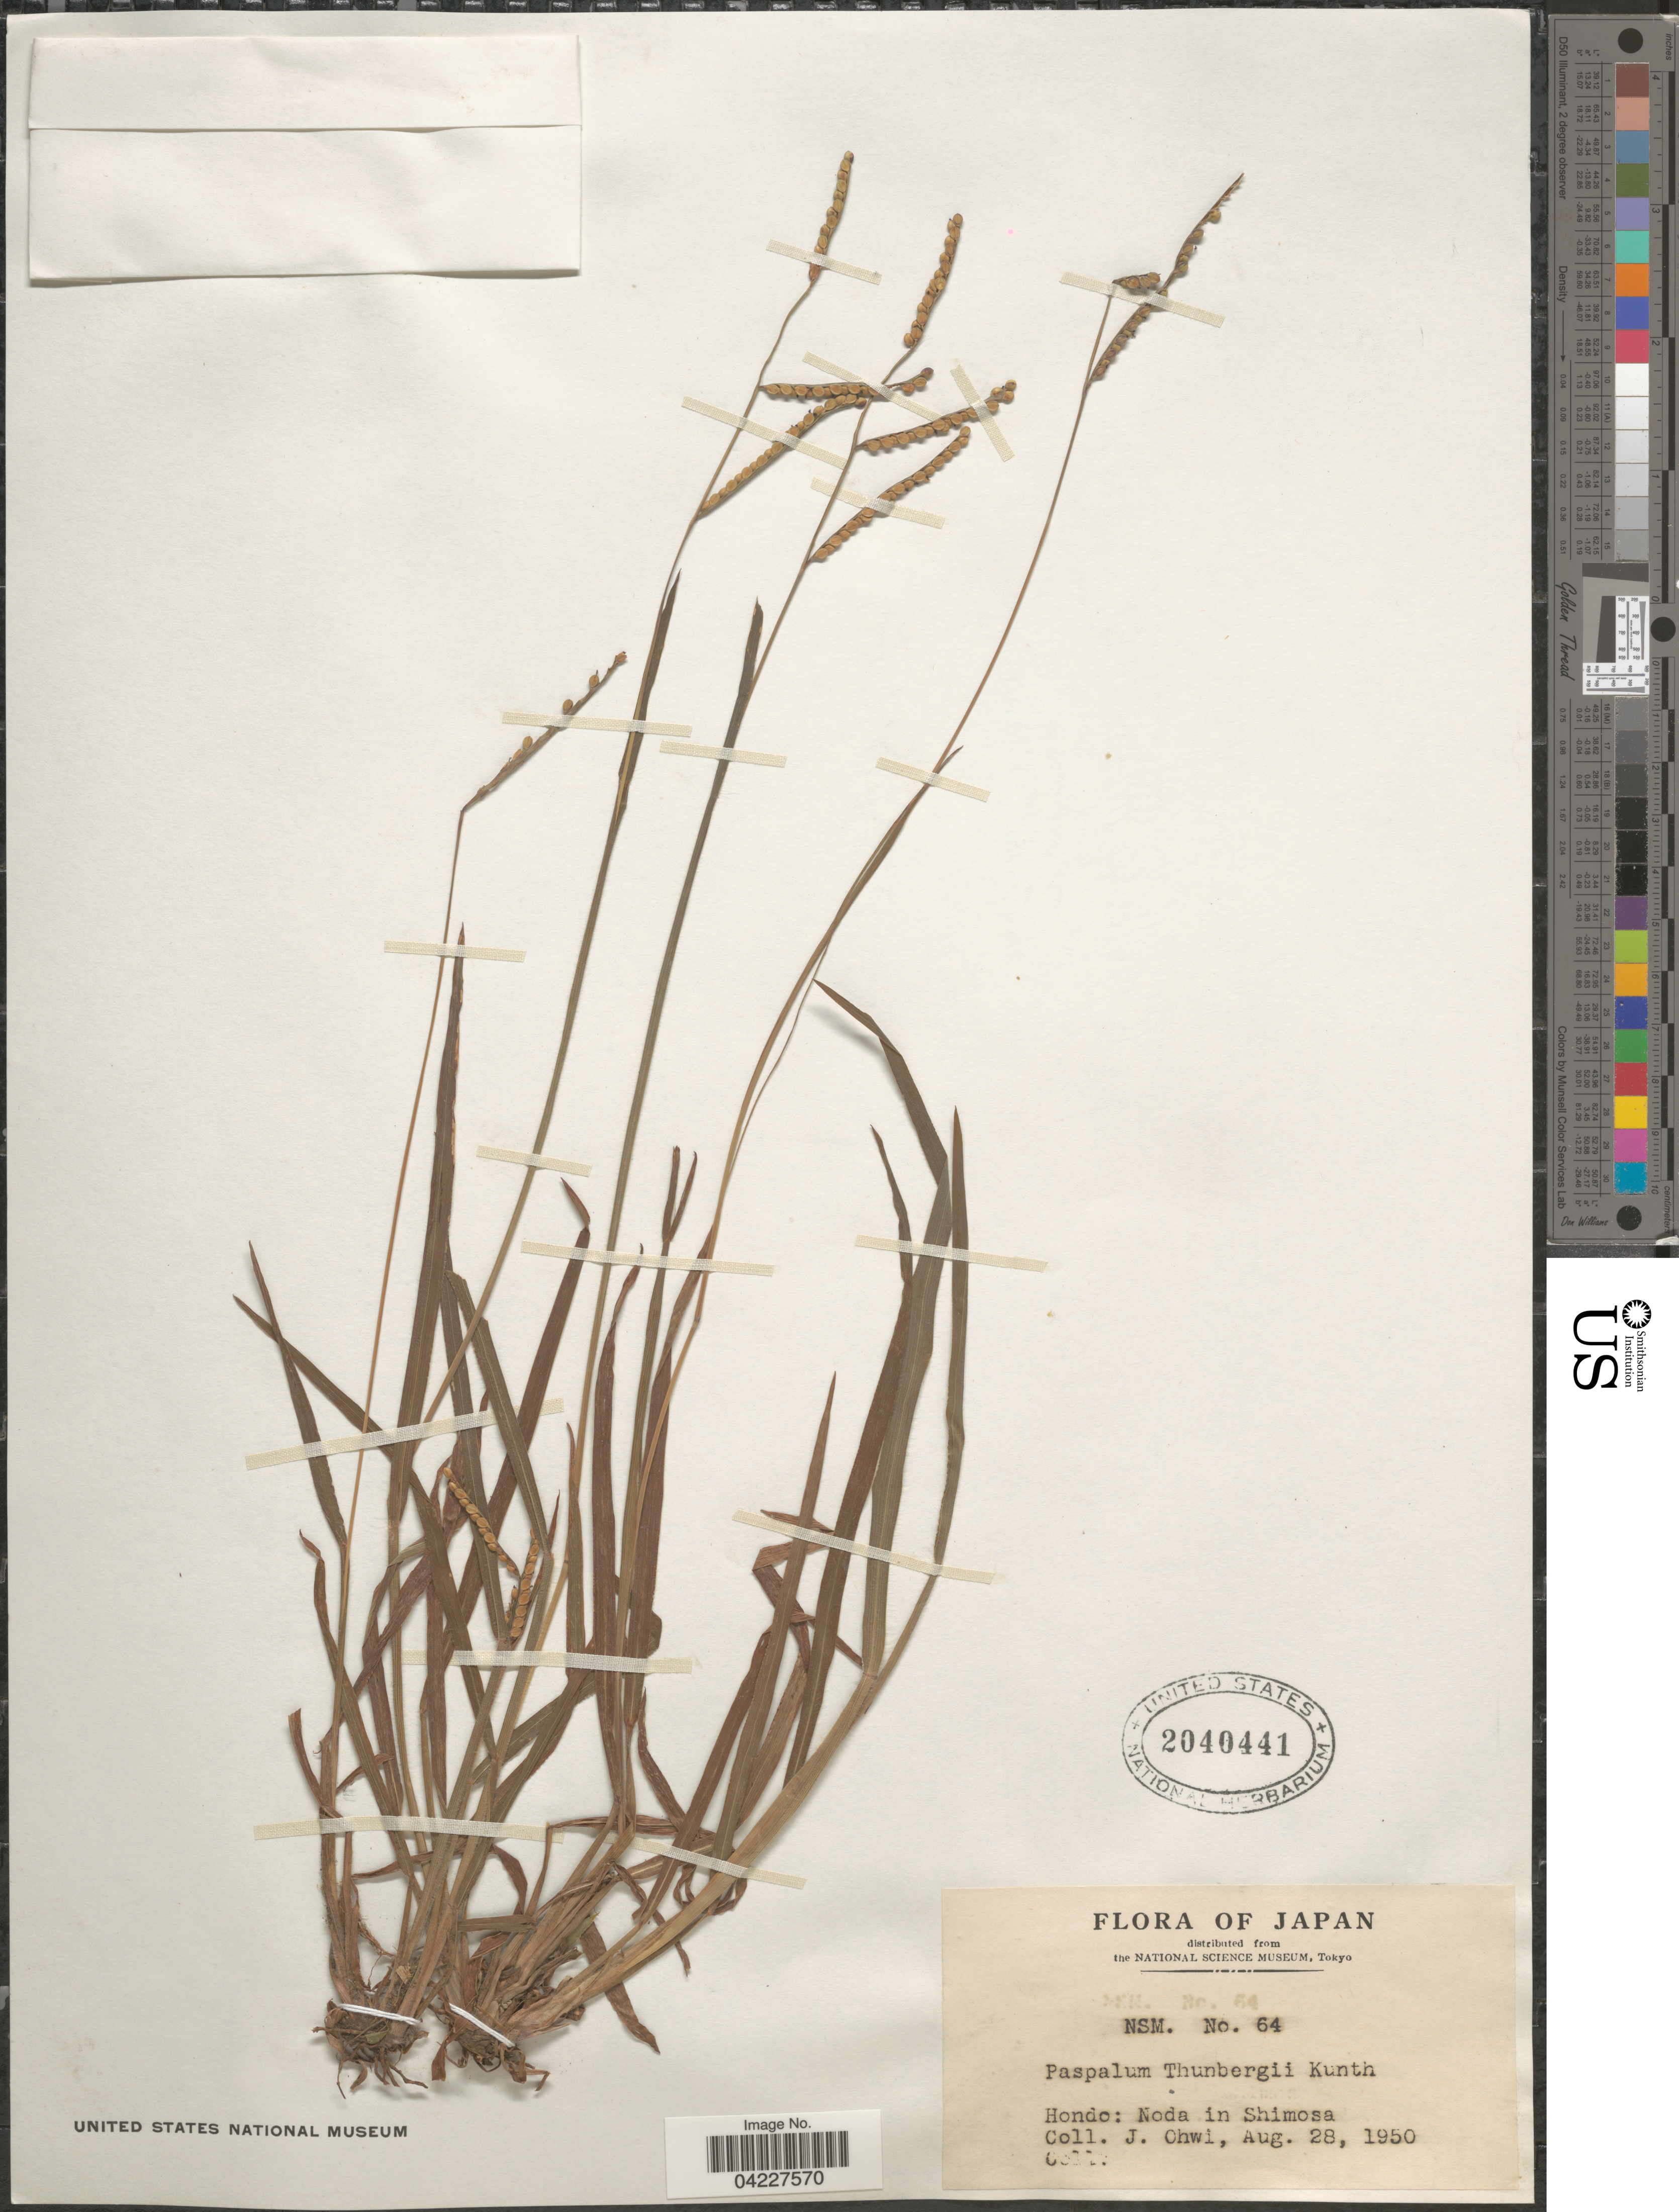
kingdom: Plantae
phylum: Tracheophyta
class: Liliopsida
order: Poales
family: Poaceae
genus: Paspalum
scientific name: Paspalum thunbergii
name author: Kunth ex Steud.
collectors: J. Ohwi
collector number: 64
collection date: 1950-08-28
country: Japan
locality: Hondo: Noda in Shimosa.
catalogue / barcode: US 2040441